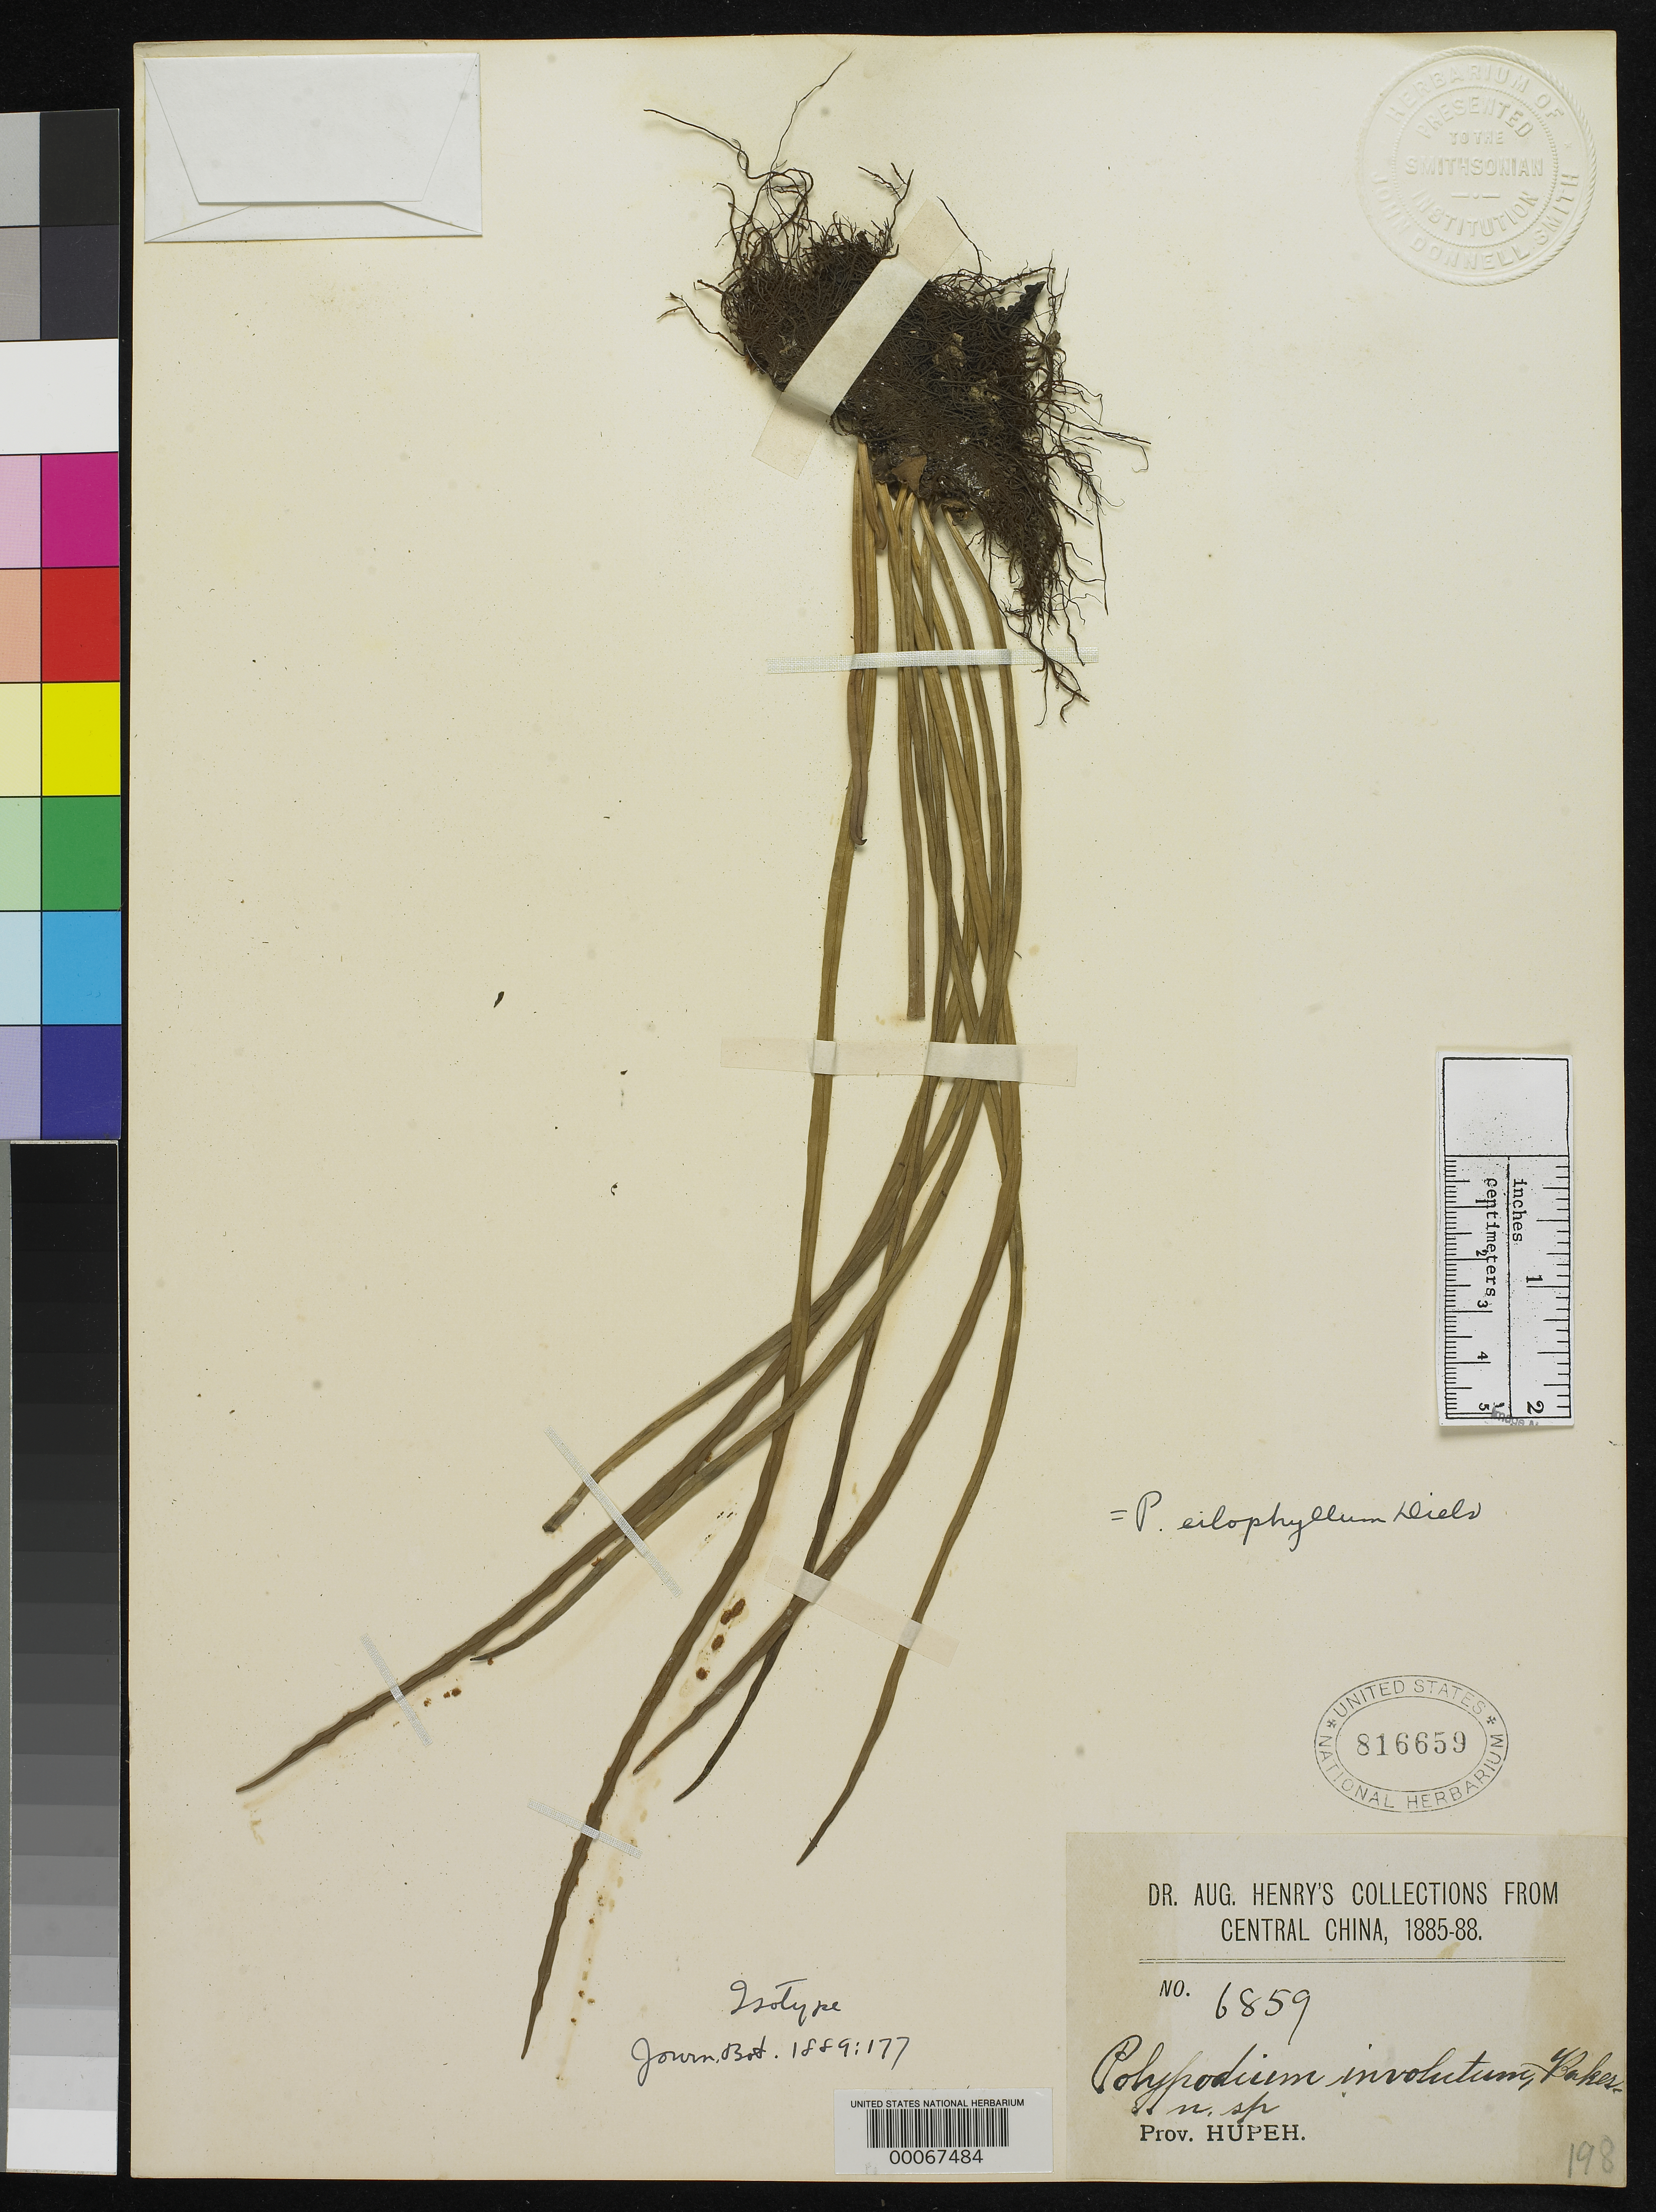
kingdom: Plantae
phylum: Tracheophyta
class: Polypodiopsida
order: Polypodiales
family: Polypodiaceae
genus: Polypodium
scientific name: Polypodium involutum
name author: Baker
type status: Type Collection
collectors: A. Henry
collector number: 6859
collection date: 1885/1888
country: China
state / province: Hubei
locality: Central China. Prov. Hupeh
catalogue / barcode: US 816659